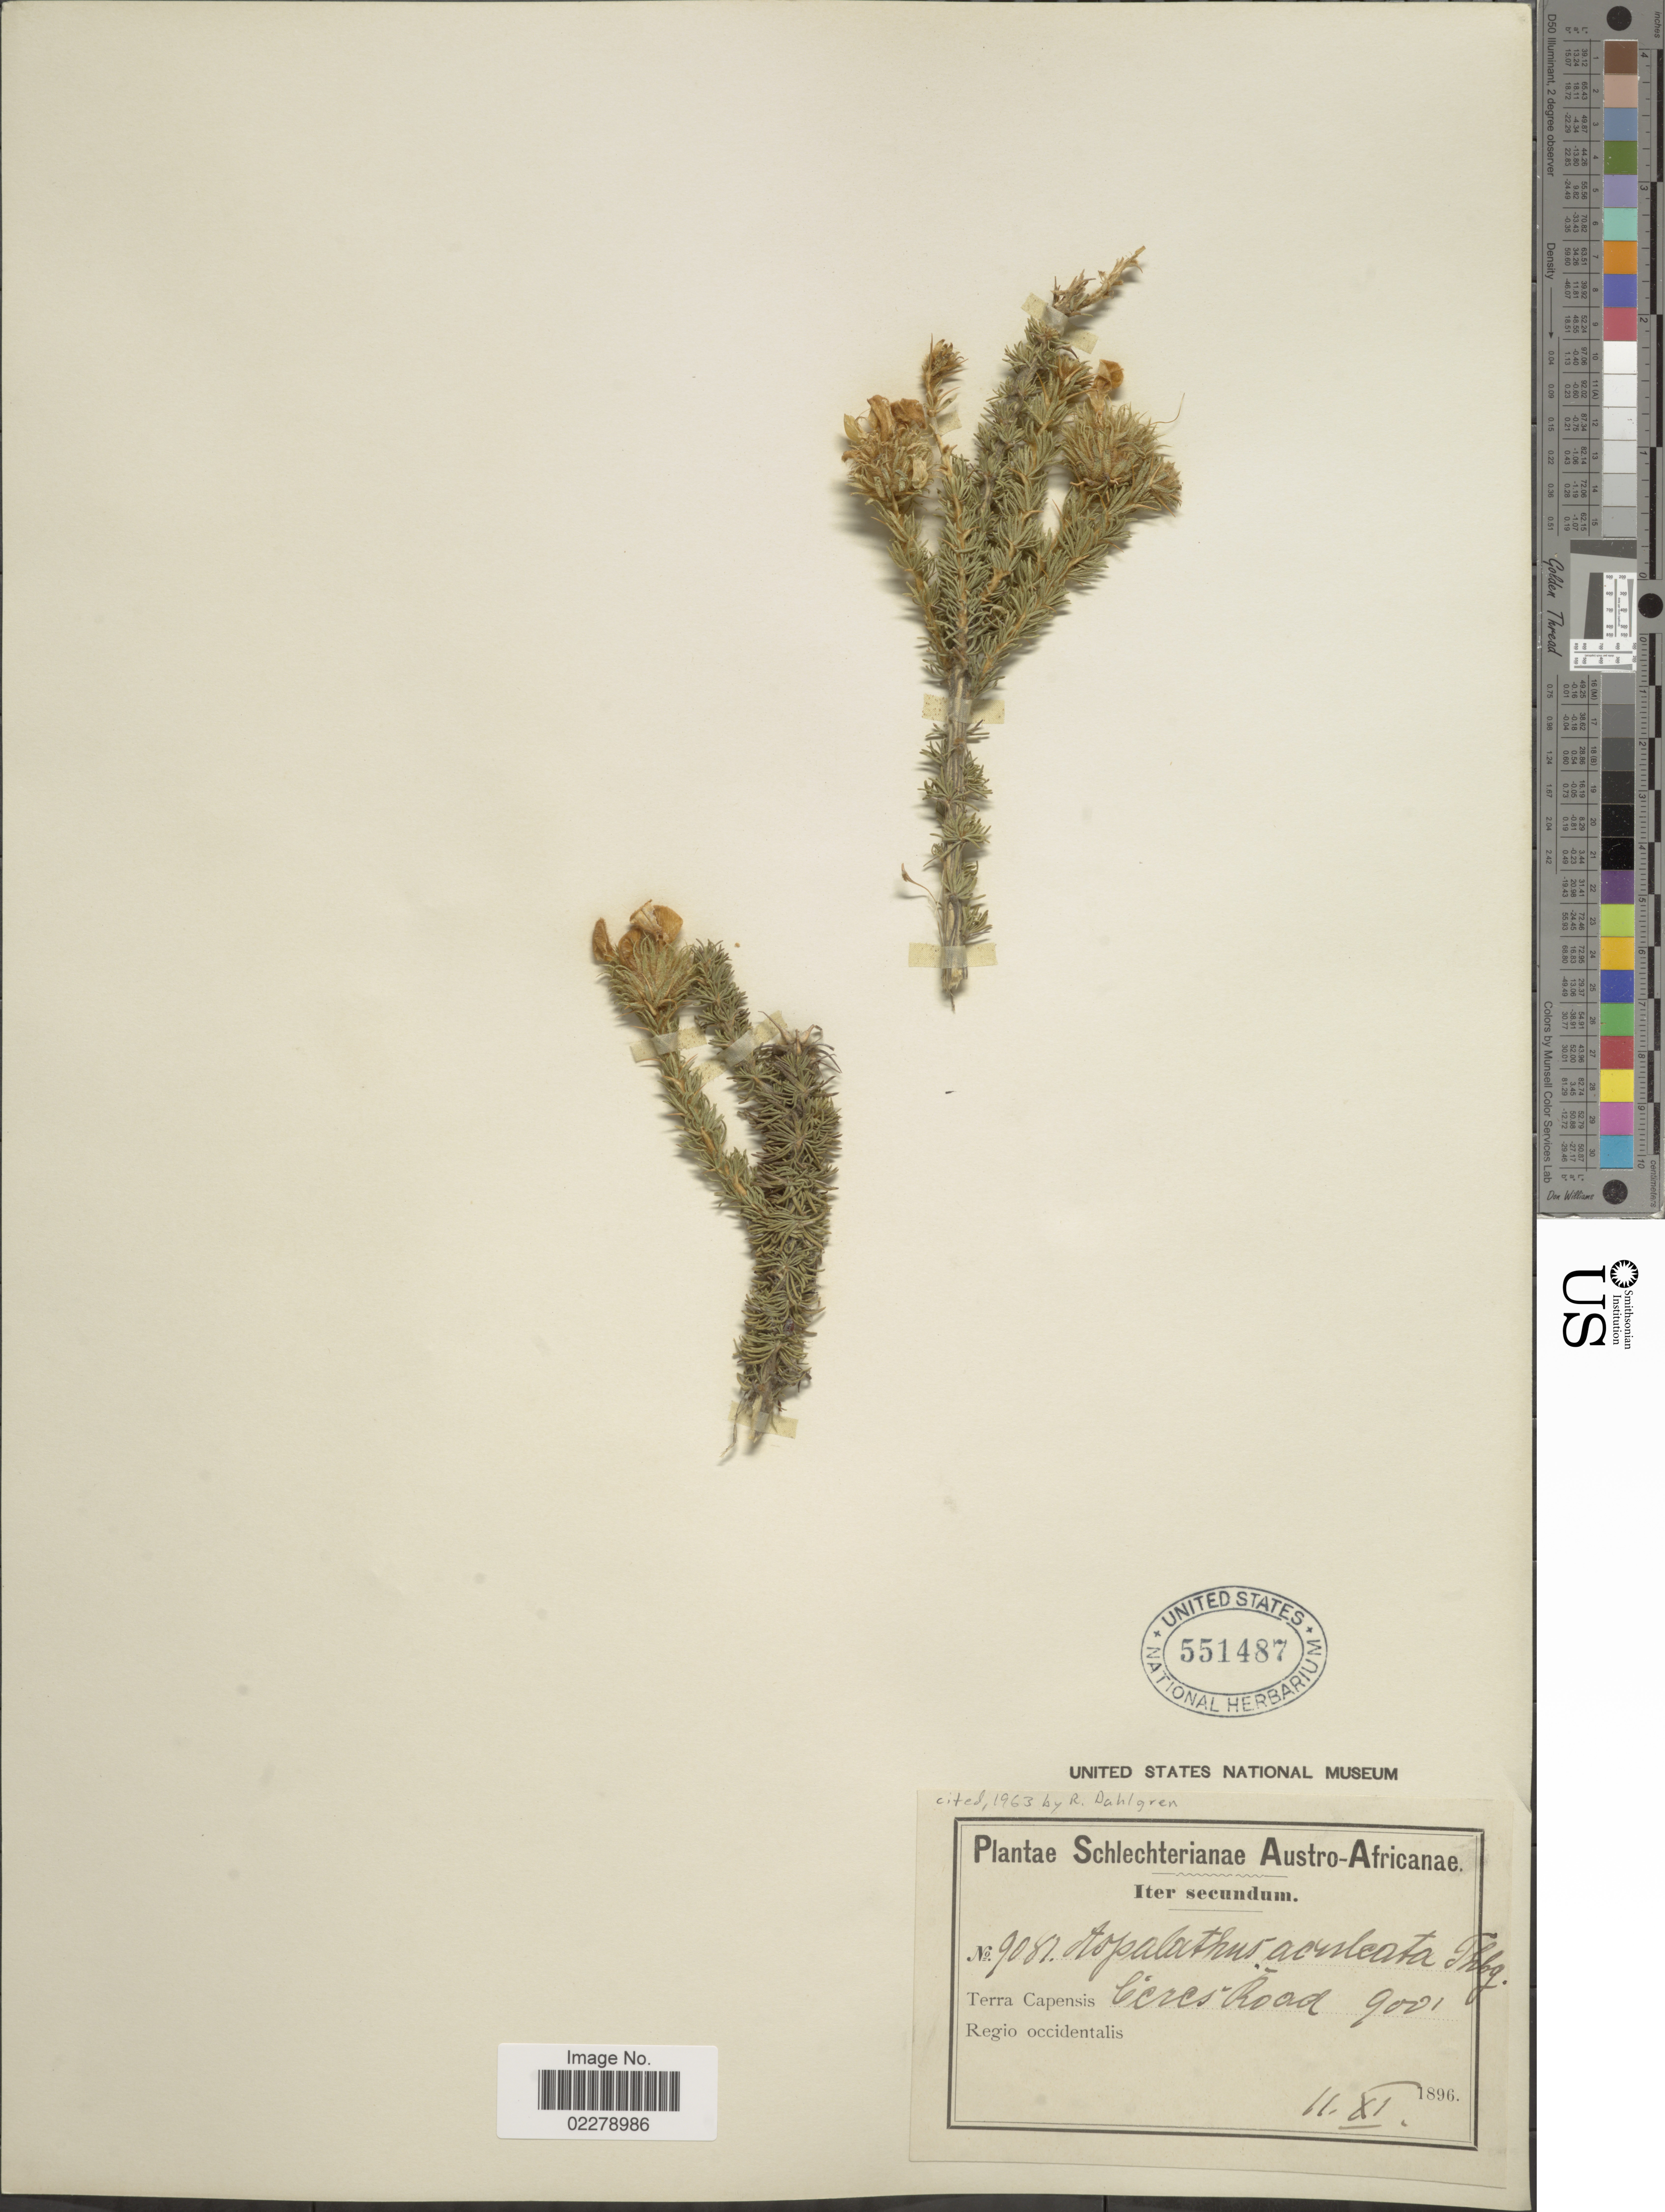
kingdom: Plantae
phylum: Tracheophyta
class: Magnoliopsida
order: Fabales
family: Fabaceae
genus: Aspalathus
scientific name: Aspalathus aculeata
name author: Thunb.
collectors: Schlechter, --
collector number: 9081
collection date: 1896-11-11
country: South Africa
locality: Austro- Africanae. Terra Capensis, Ceres Road. Regio occidentalis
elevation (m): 274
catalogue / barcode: US 551487